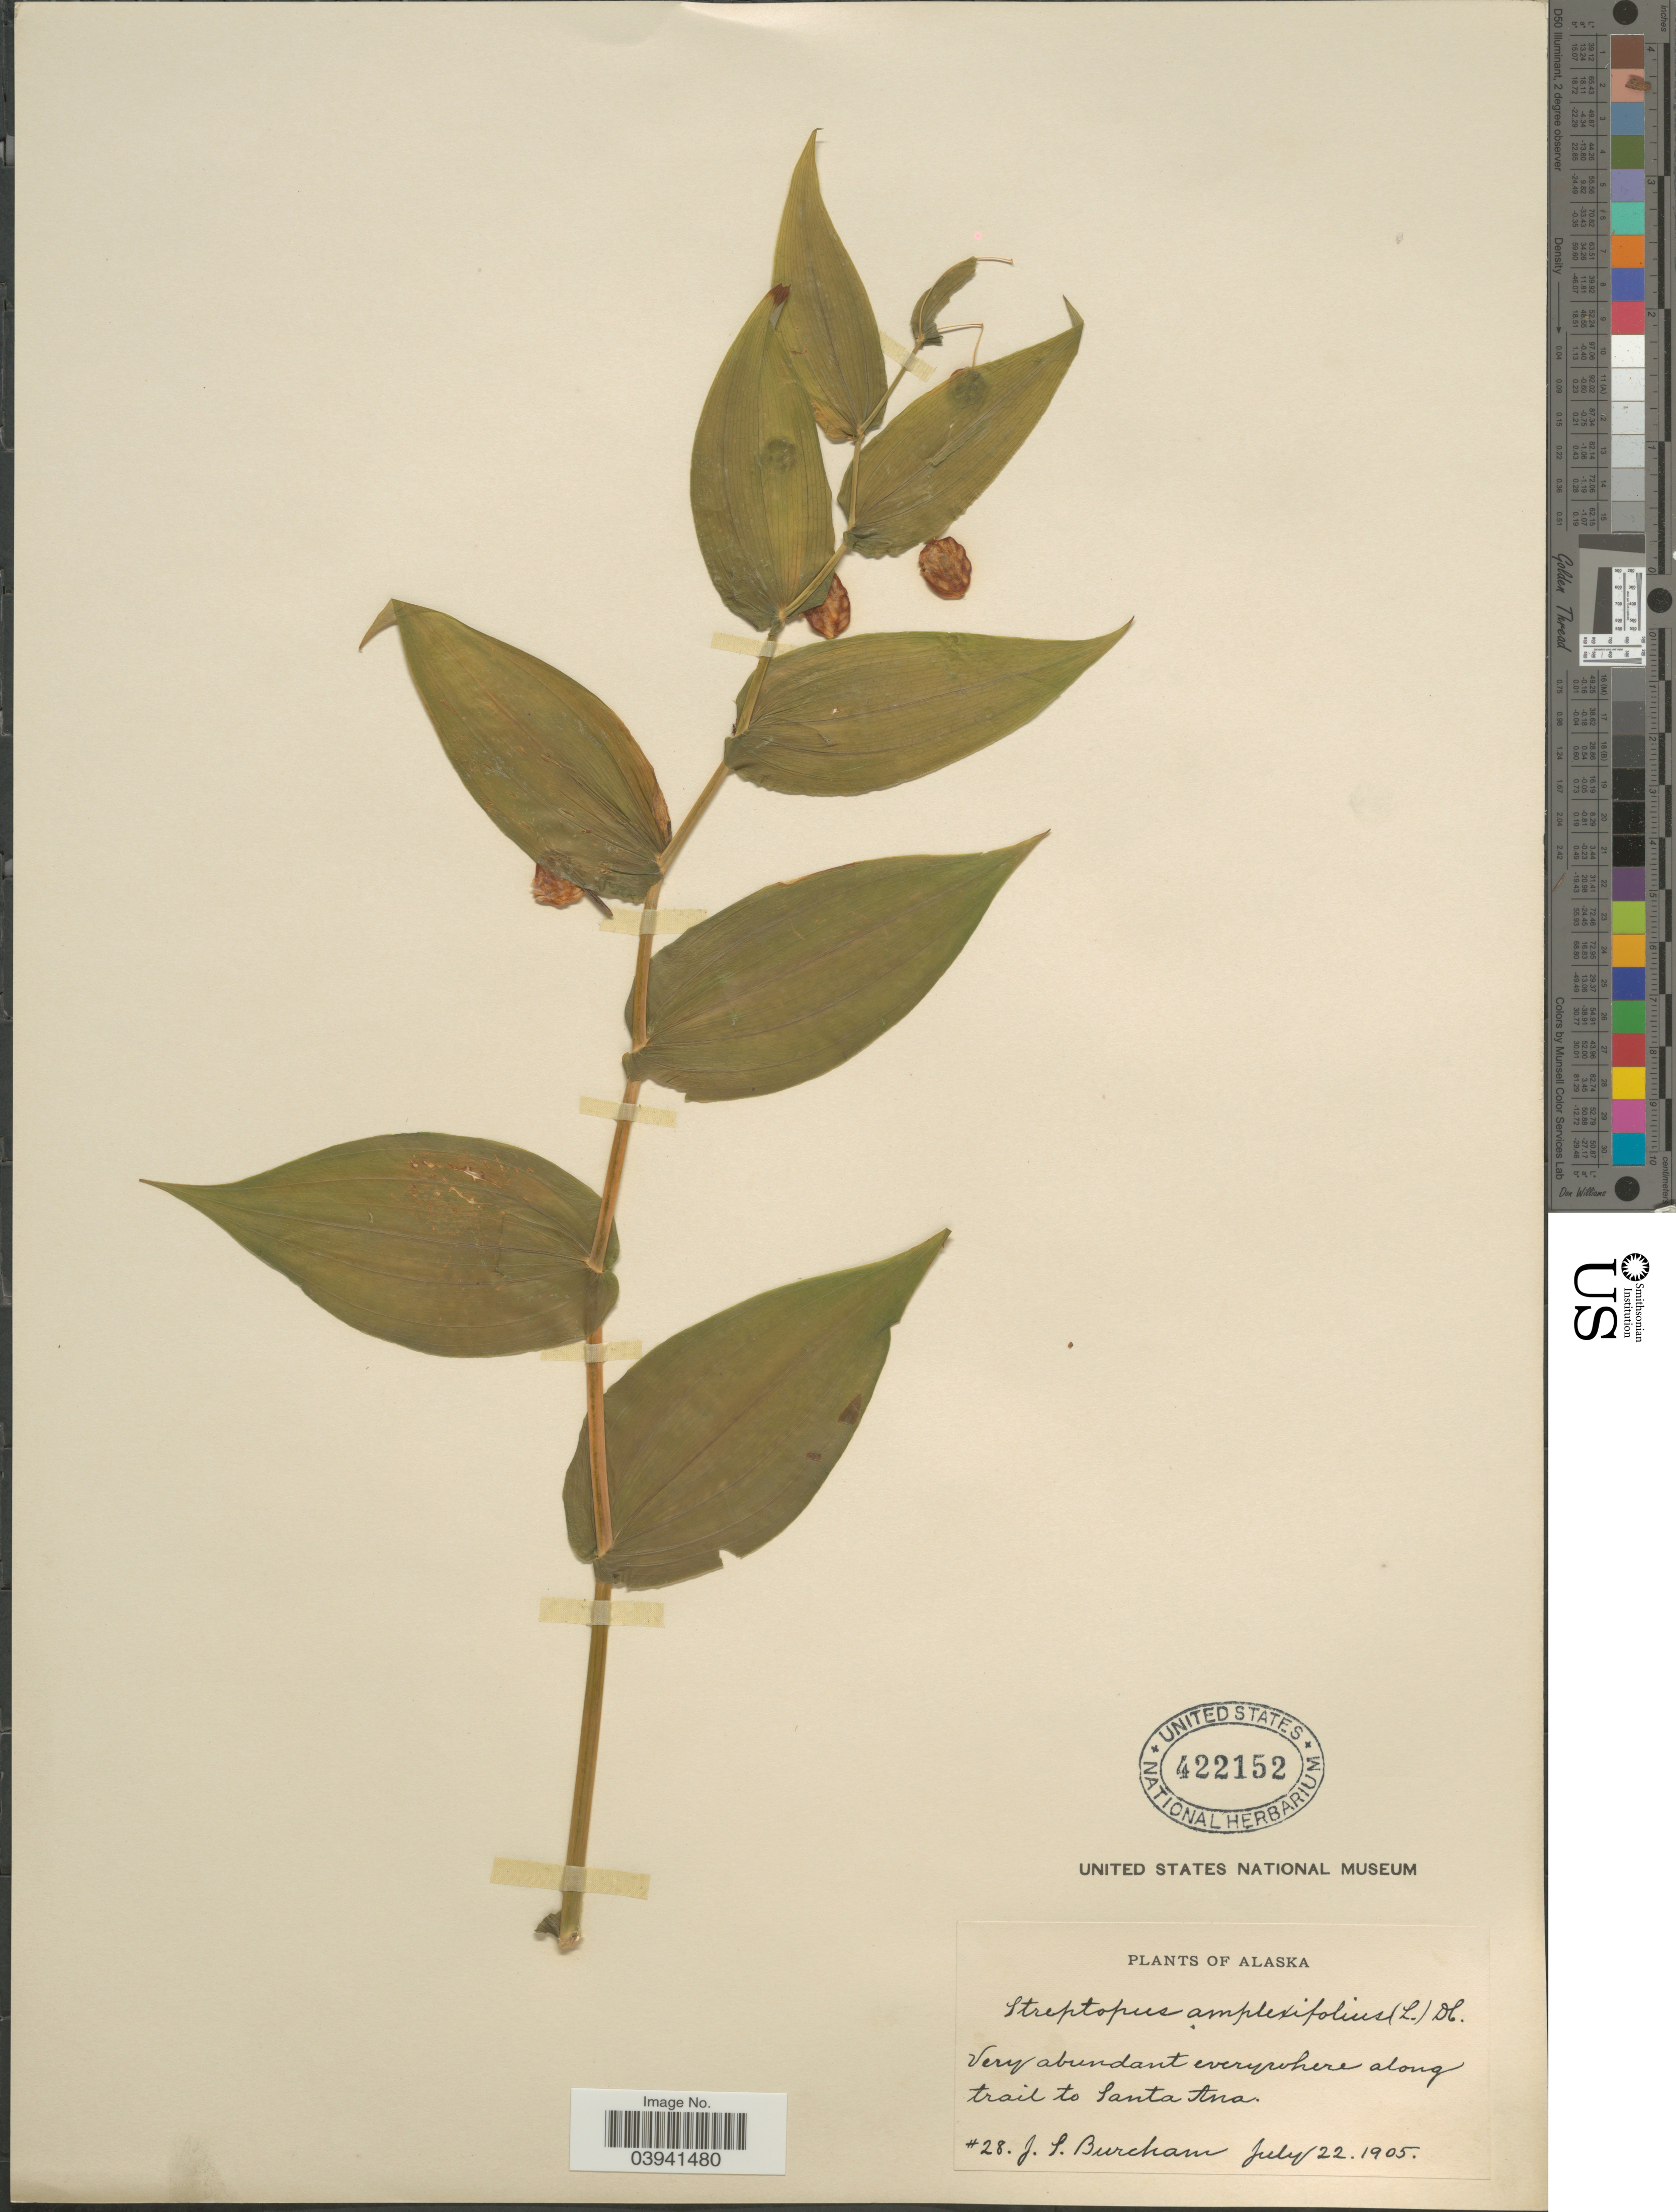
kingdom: Plantae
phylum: Tracheophyta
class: Liliopsida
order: Liliales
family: Liliaceae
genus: Streptopus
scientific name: Streptopus amplexifolius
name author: (L.) DC.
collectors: J. Burcham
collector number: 28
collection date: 1905-07-22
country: United States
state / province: Alaska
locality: Along trail to Santa Ana.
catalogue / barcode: US 422152